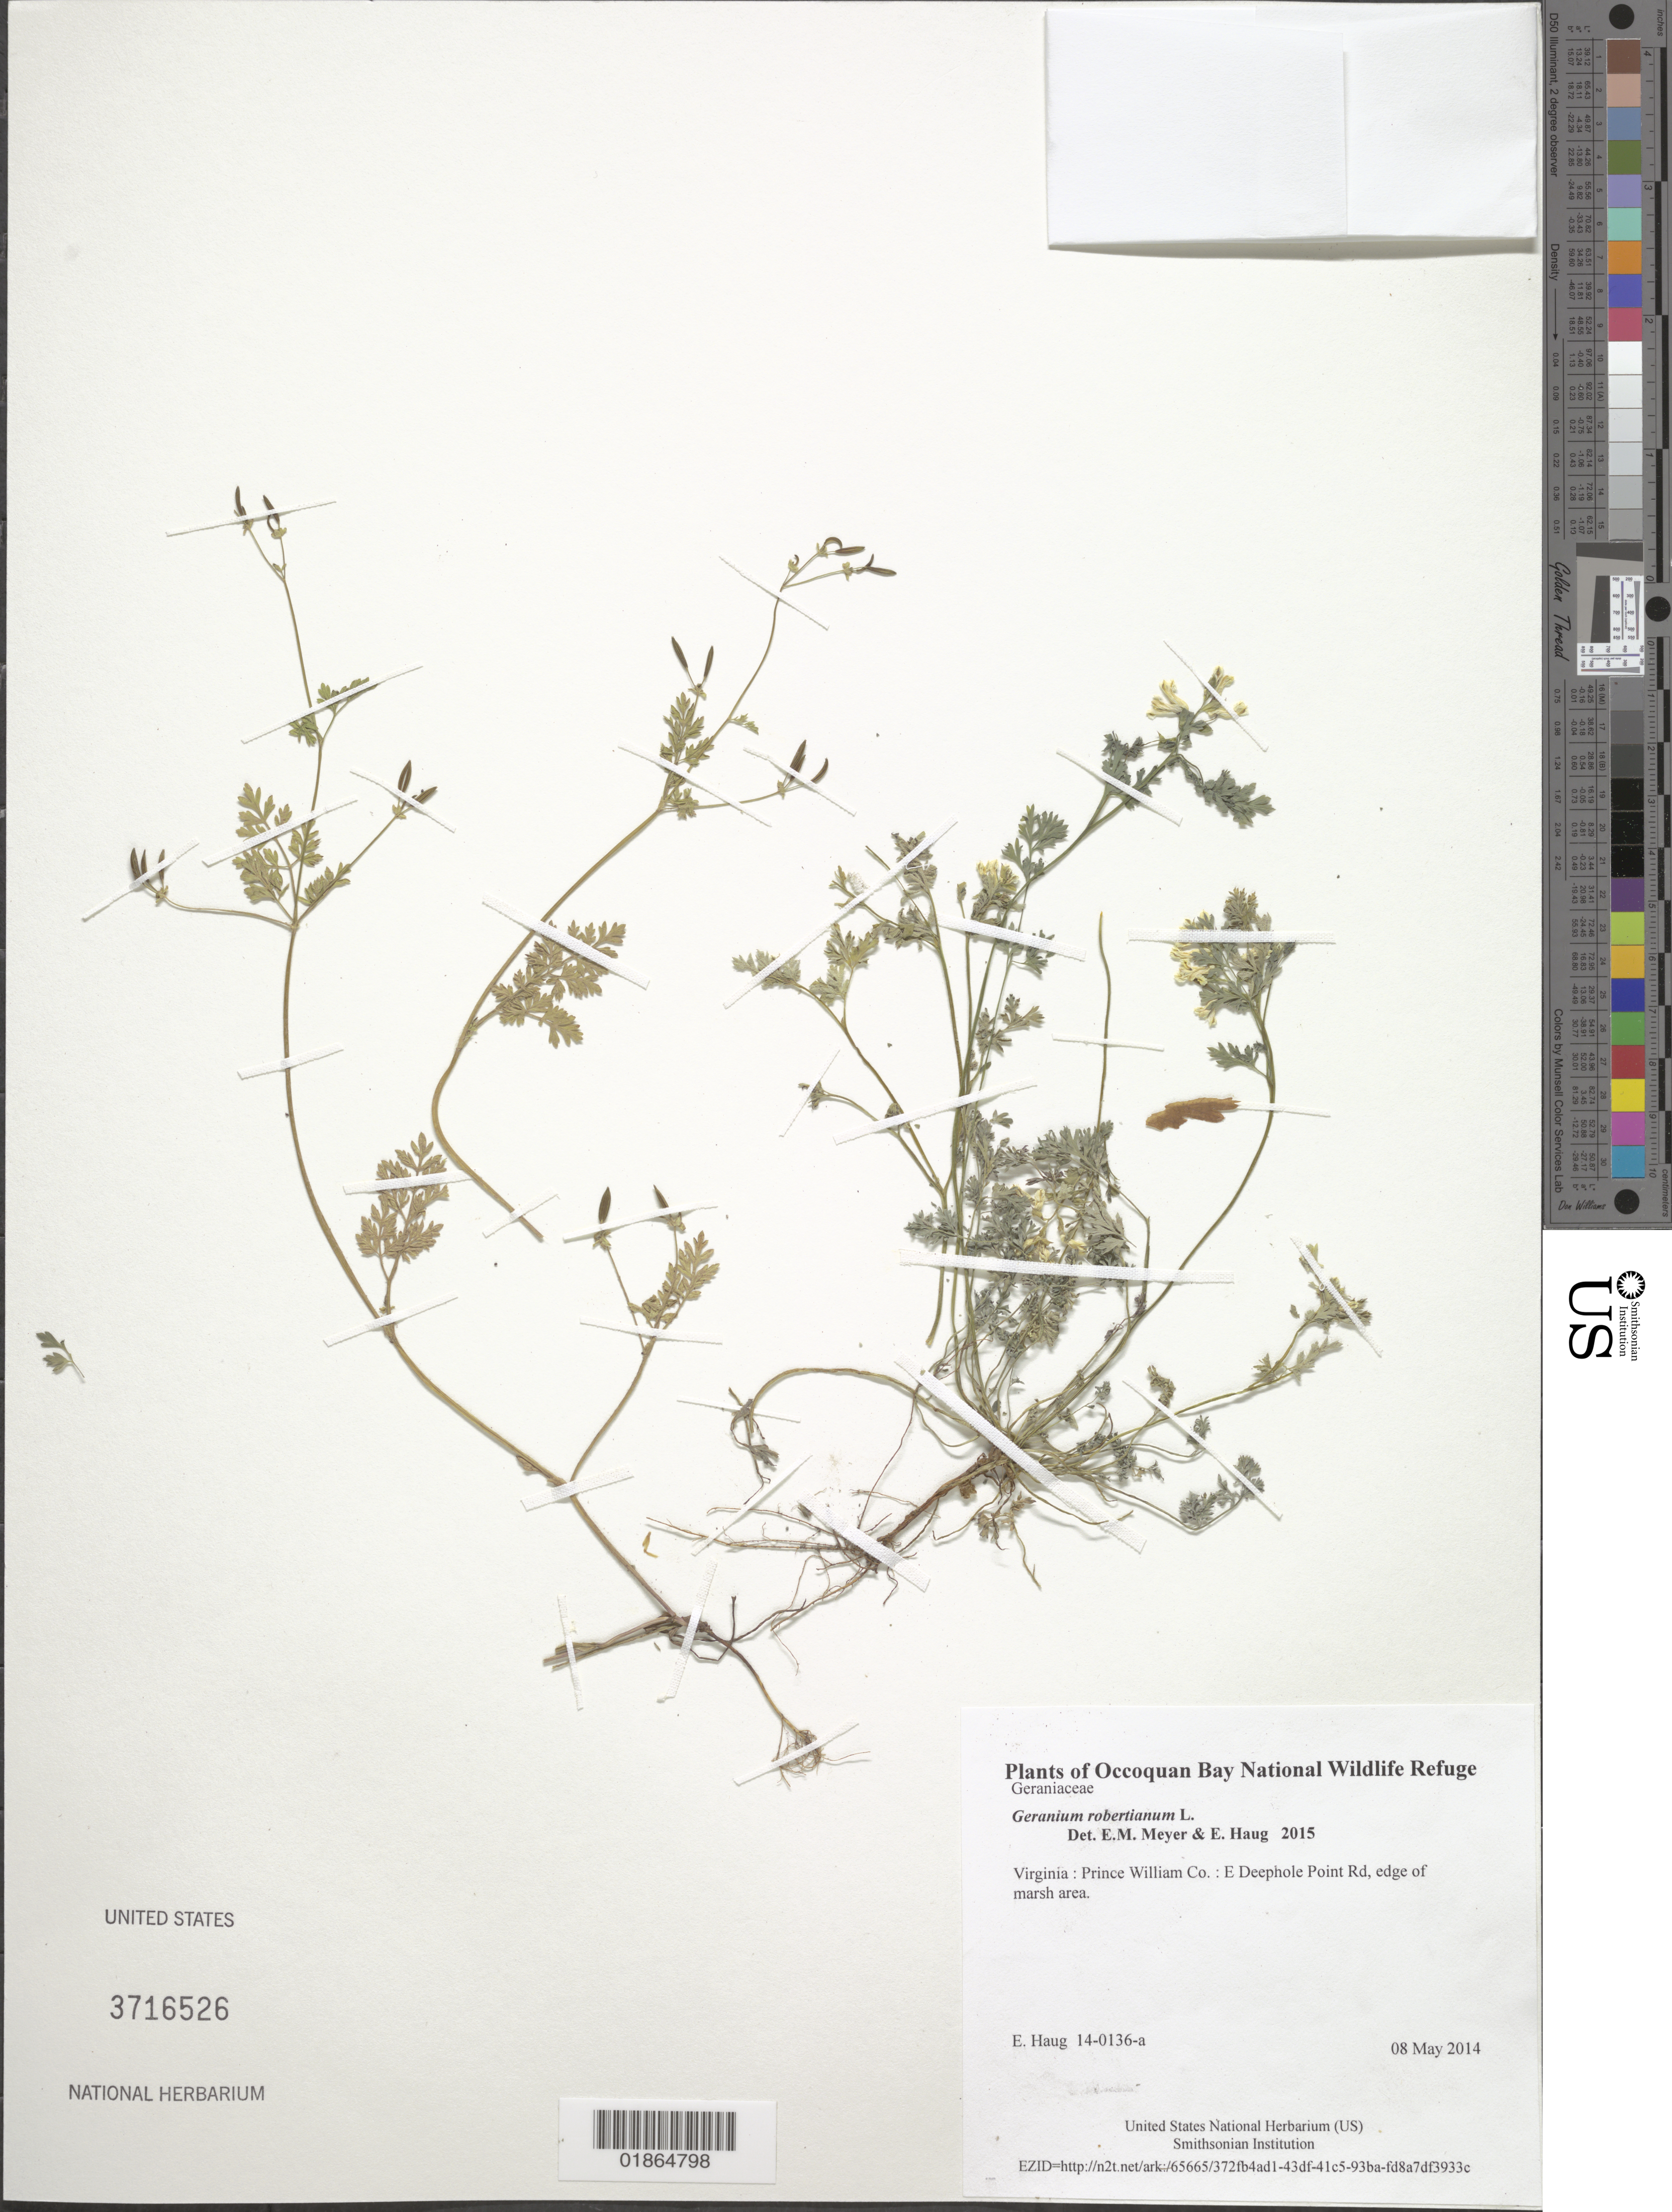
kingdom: Plantae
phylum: Tracheophyta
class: Magnoliopsida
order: Geraniales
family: Geraniaceae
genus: Geranium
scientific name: Geranium robertianum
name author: L.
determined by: Meyer, E. M.; Haug, E.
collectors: E. Haug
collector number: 14-0136-a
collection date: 2014-05-08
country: United States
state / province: Virginia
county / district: Prince William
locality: E Deephole Point Rd, edge of marsh area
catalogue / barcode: US 3716526